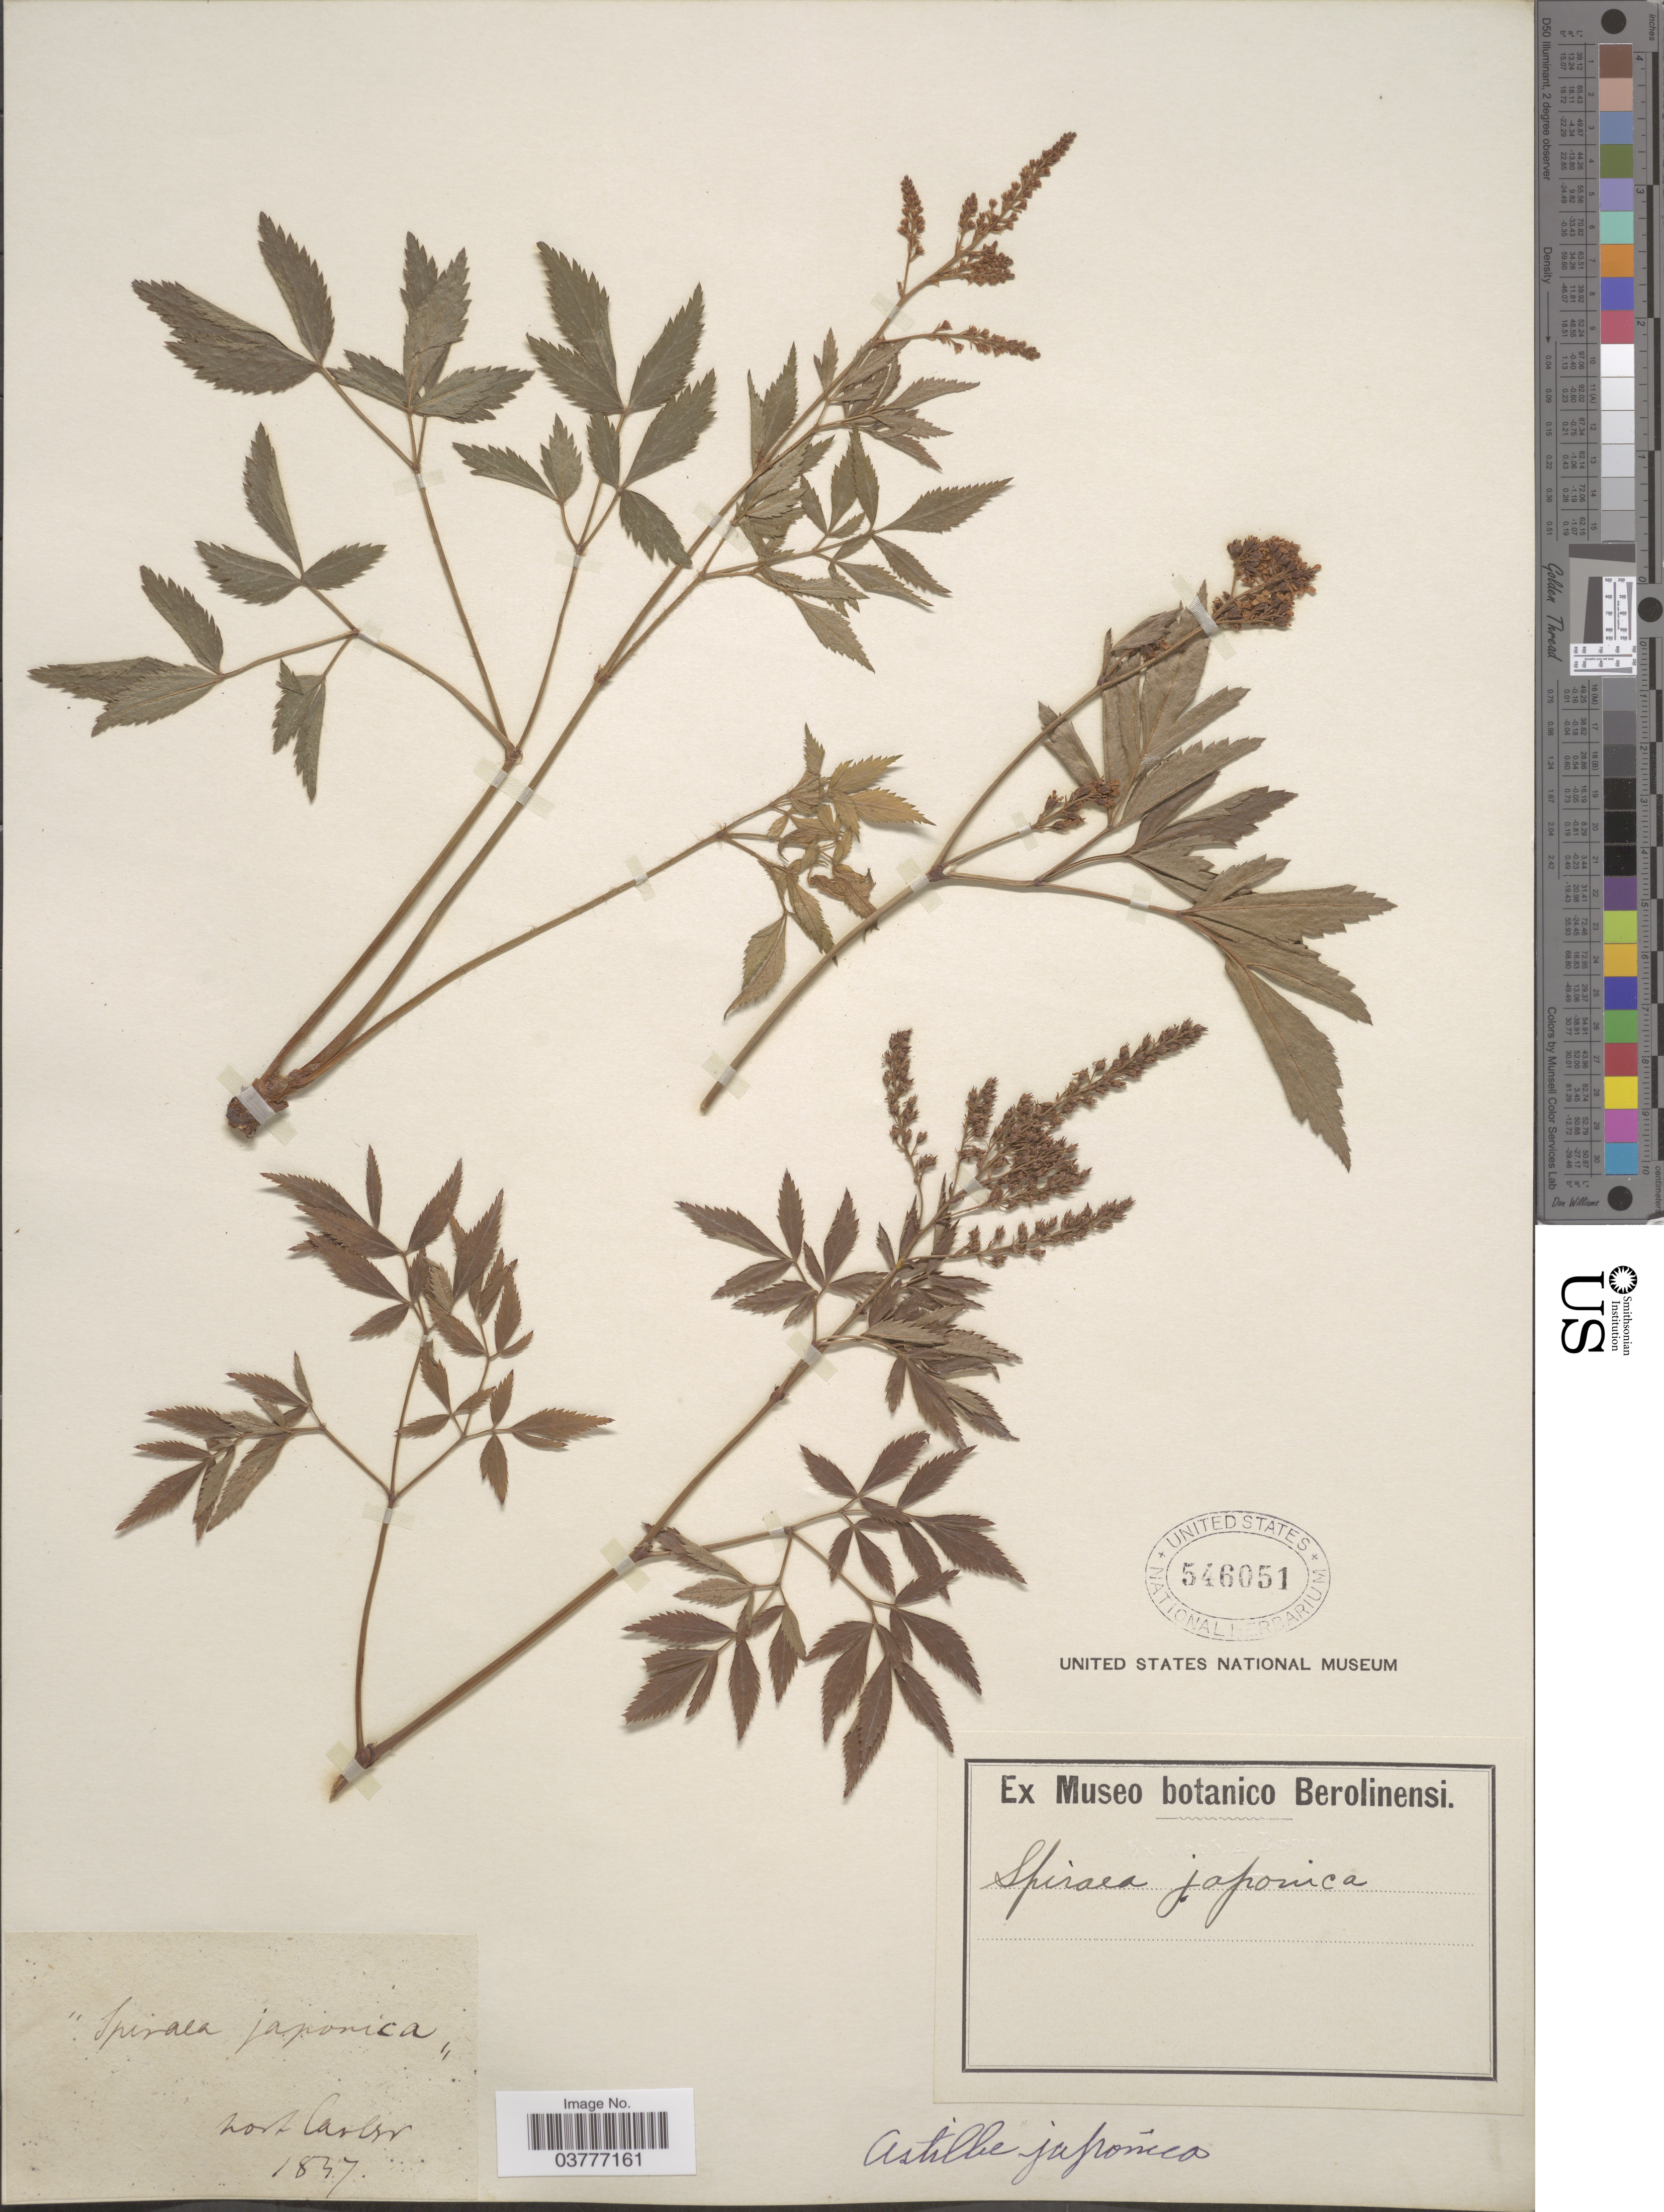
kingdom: Plantae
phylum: Tracheophyta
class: Magnoliopsida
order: Saxifragales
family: Saxifragaceae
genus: Astilbe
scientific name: Astilbe japonica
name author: (C. Morren & Decne.) A. Gray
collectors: ex Museo Botanico Berolinensi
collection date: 1847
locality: Nort Carlsr.*?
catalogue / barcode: US 546051